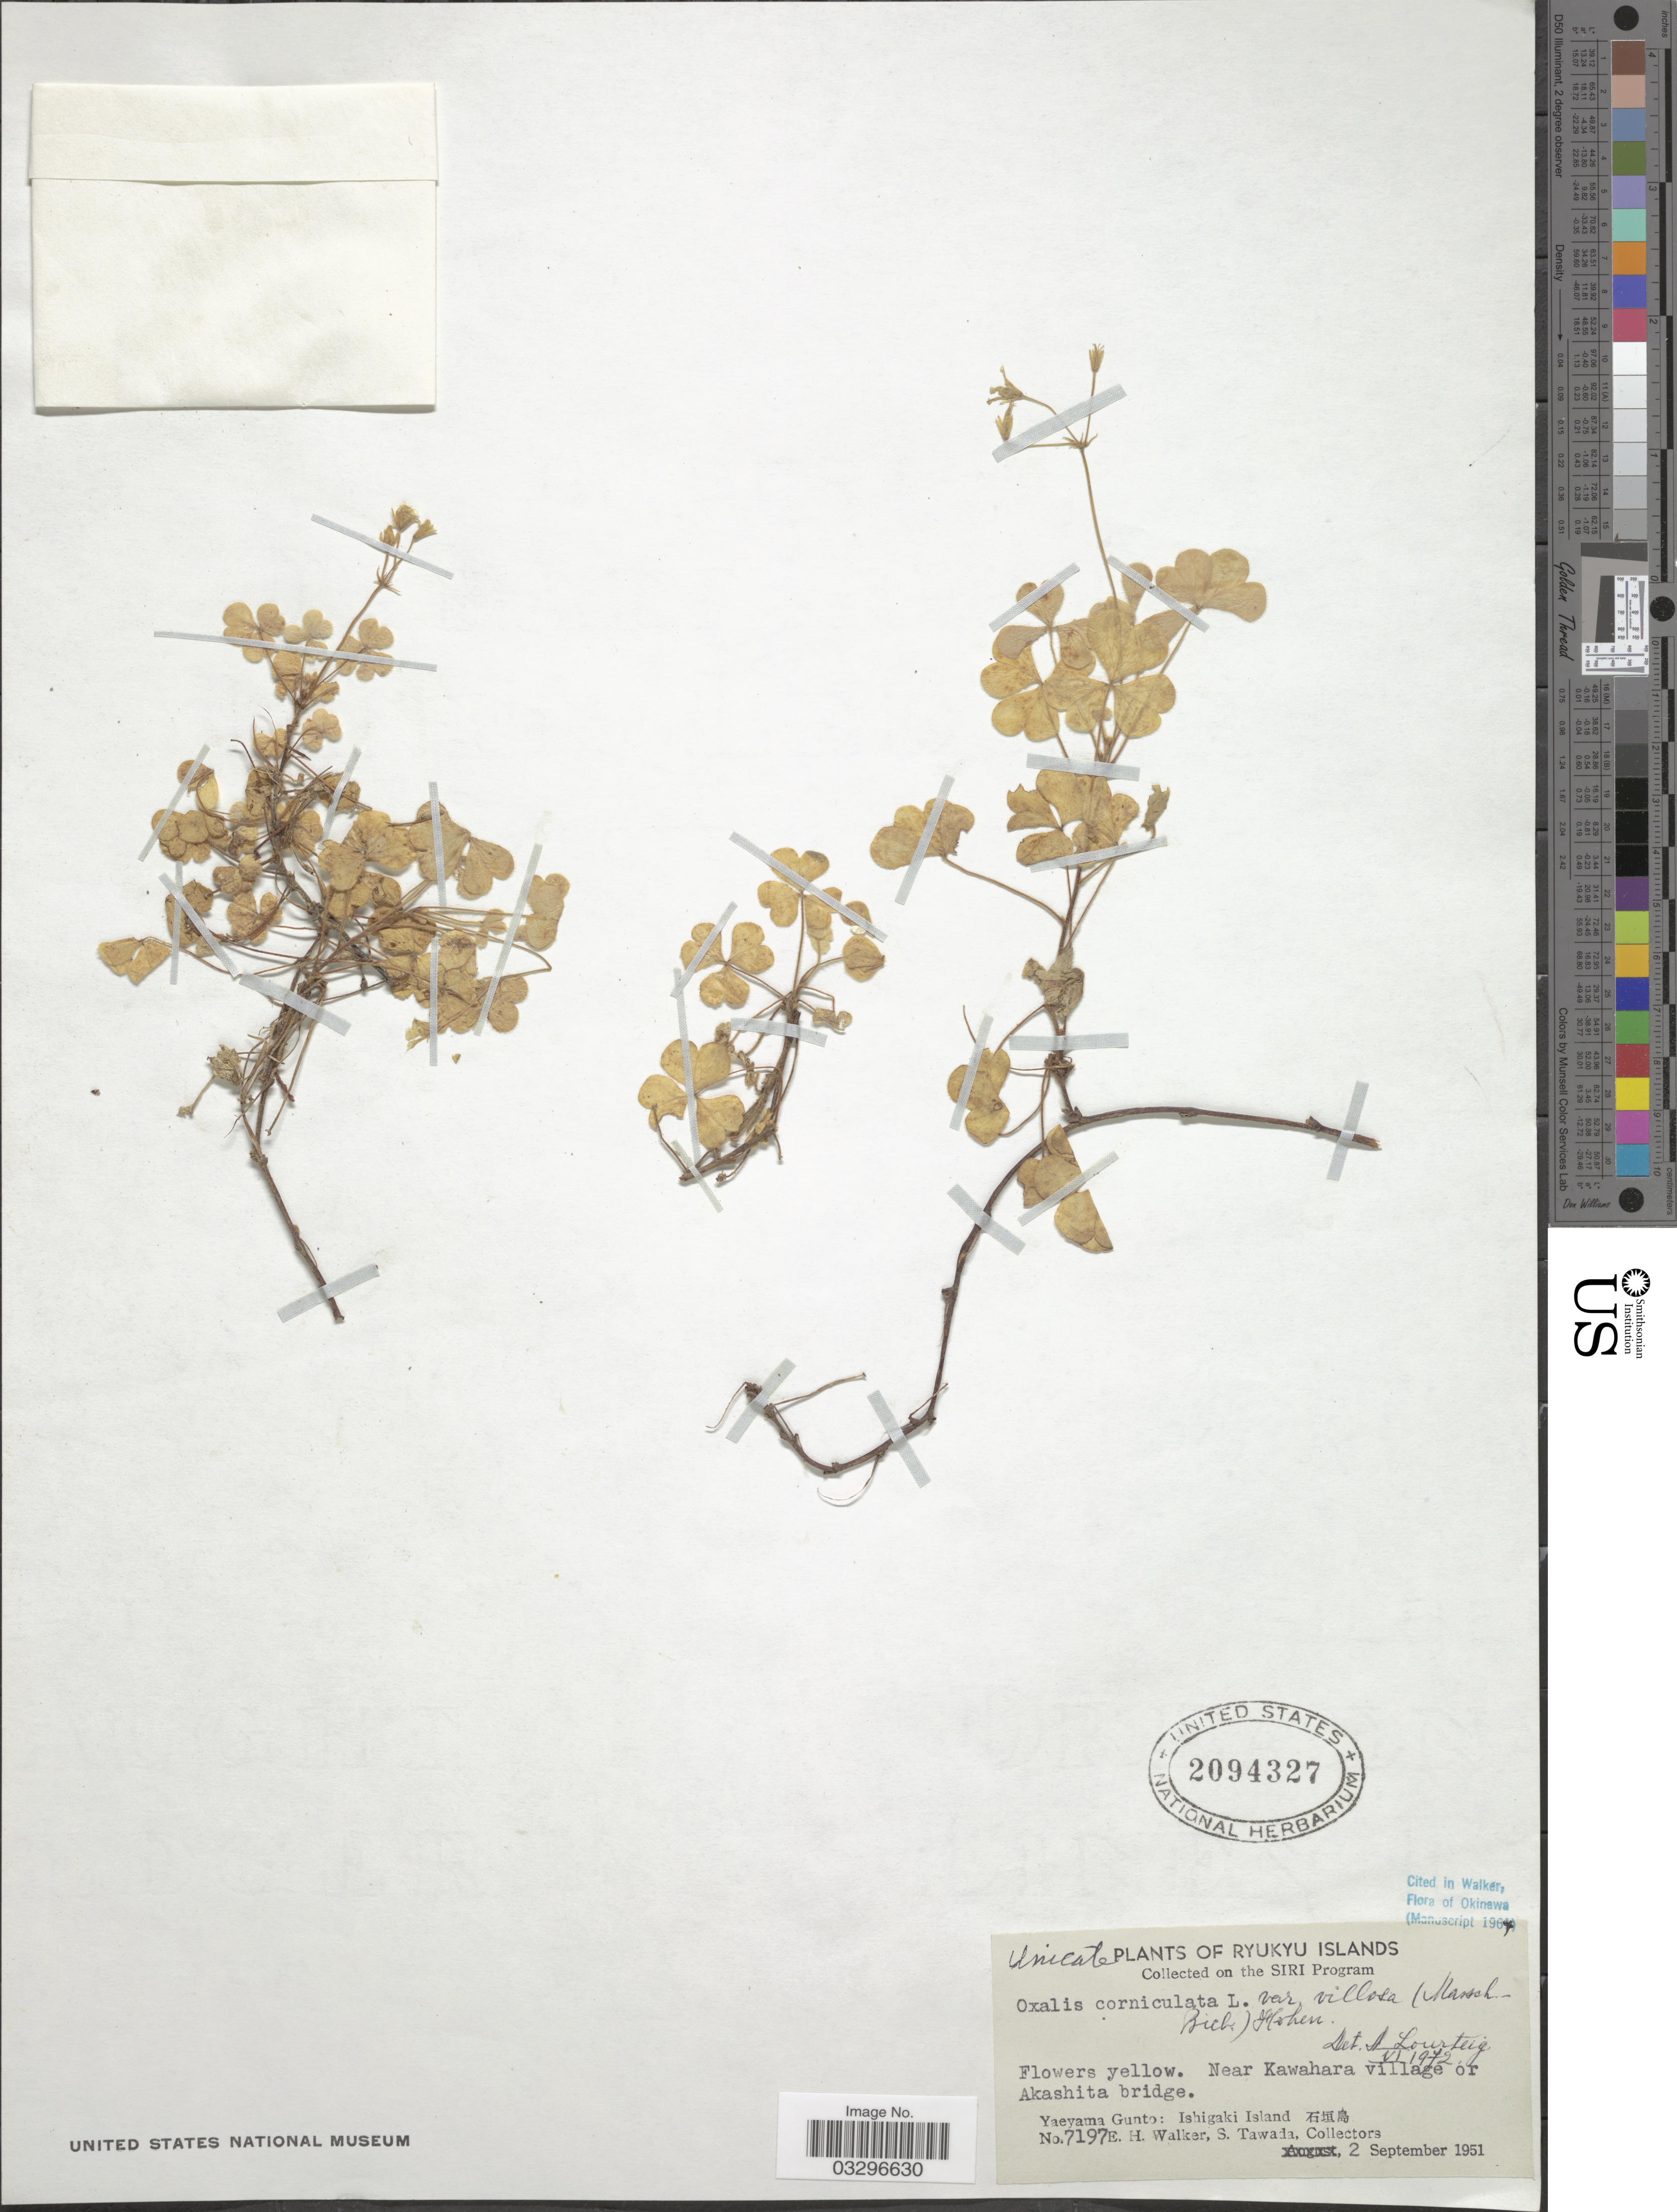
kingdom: Plantae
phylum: Tracheophyta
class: Magnoliopsida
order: Oxalidales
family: Oxalidaceae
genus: Oxalis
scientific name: Oxalis corniculata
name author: L.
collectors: E. H. Walker & S. Tawada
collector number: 7197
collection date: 1951-09-02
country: Japan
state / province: Okinawa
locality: Ryukyu Islands, Near Kawahara village or Akashita bridge, Yaeyama Gunto: Ishigaki Island.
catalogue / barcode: US 2094327